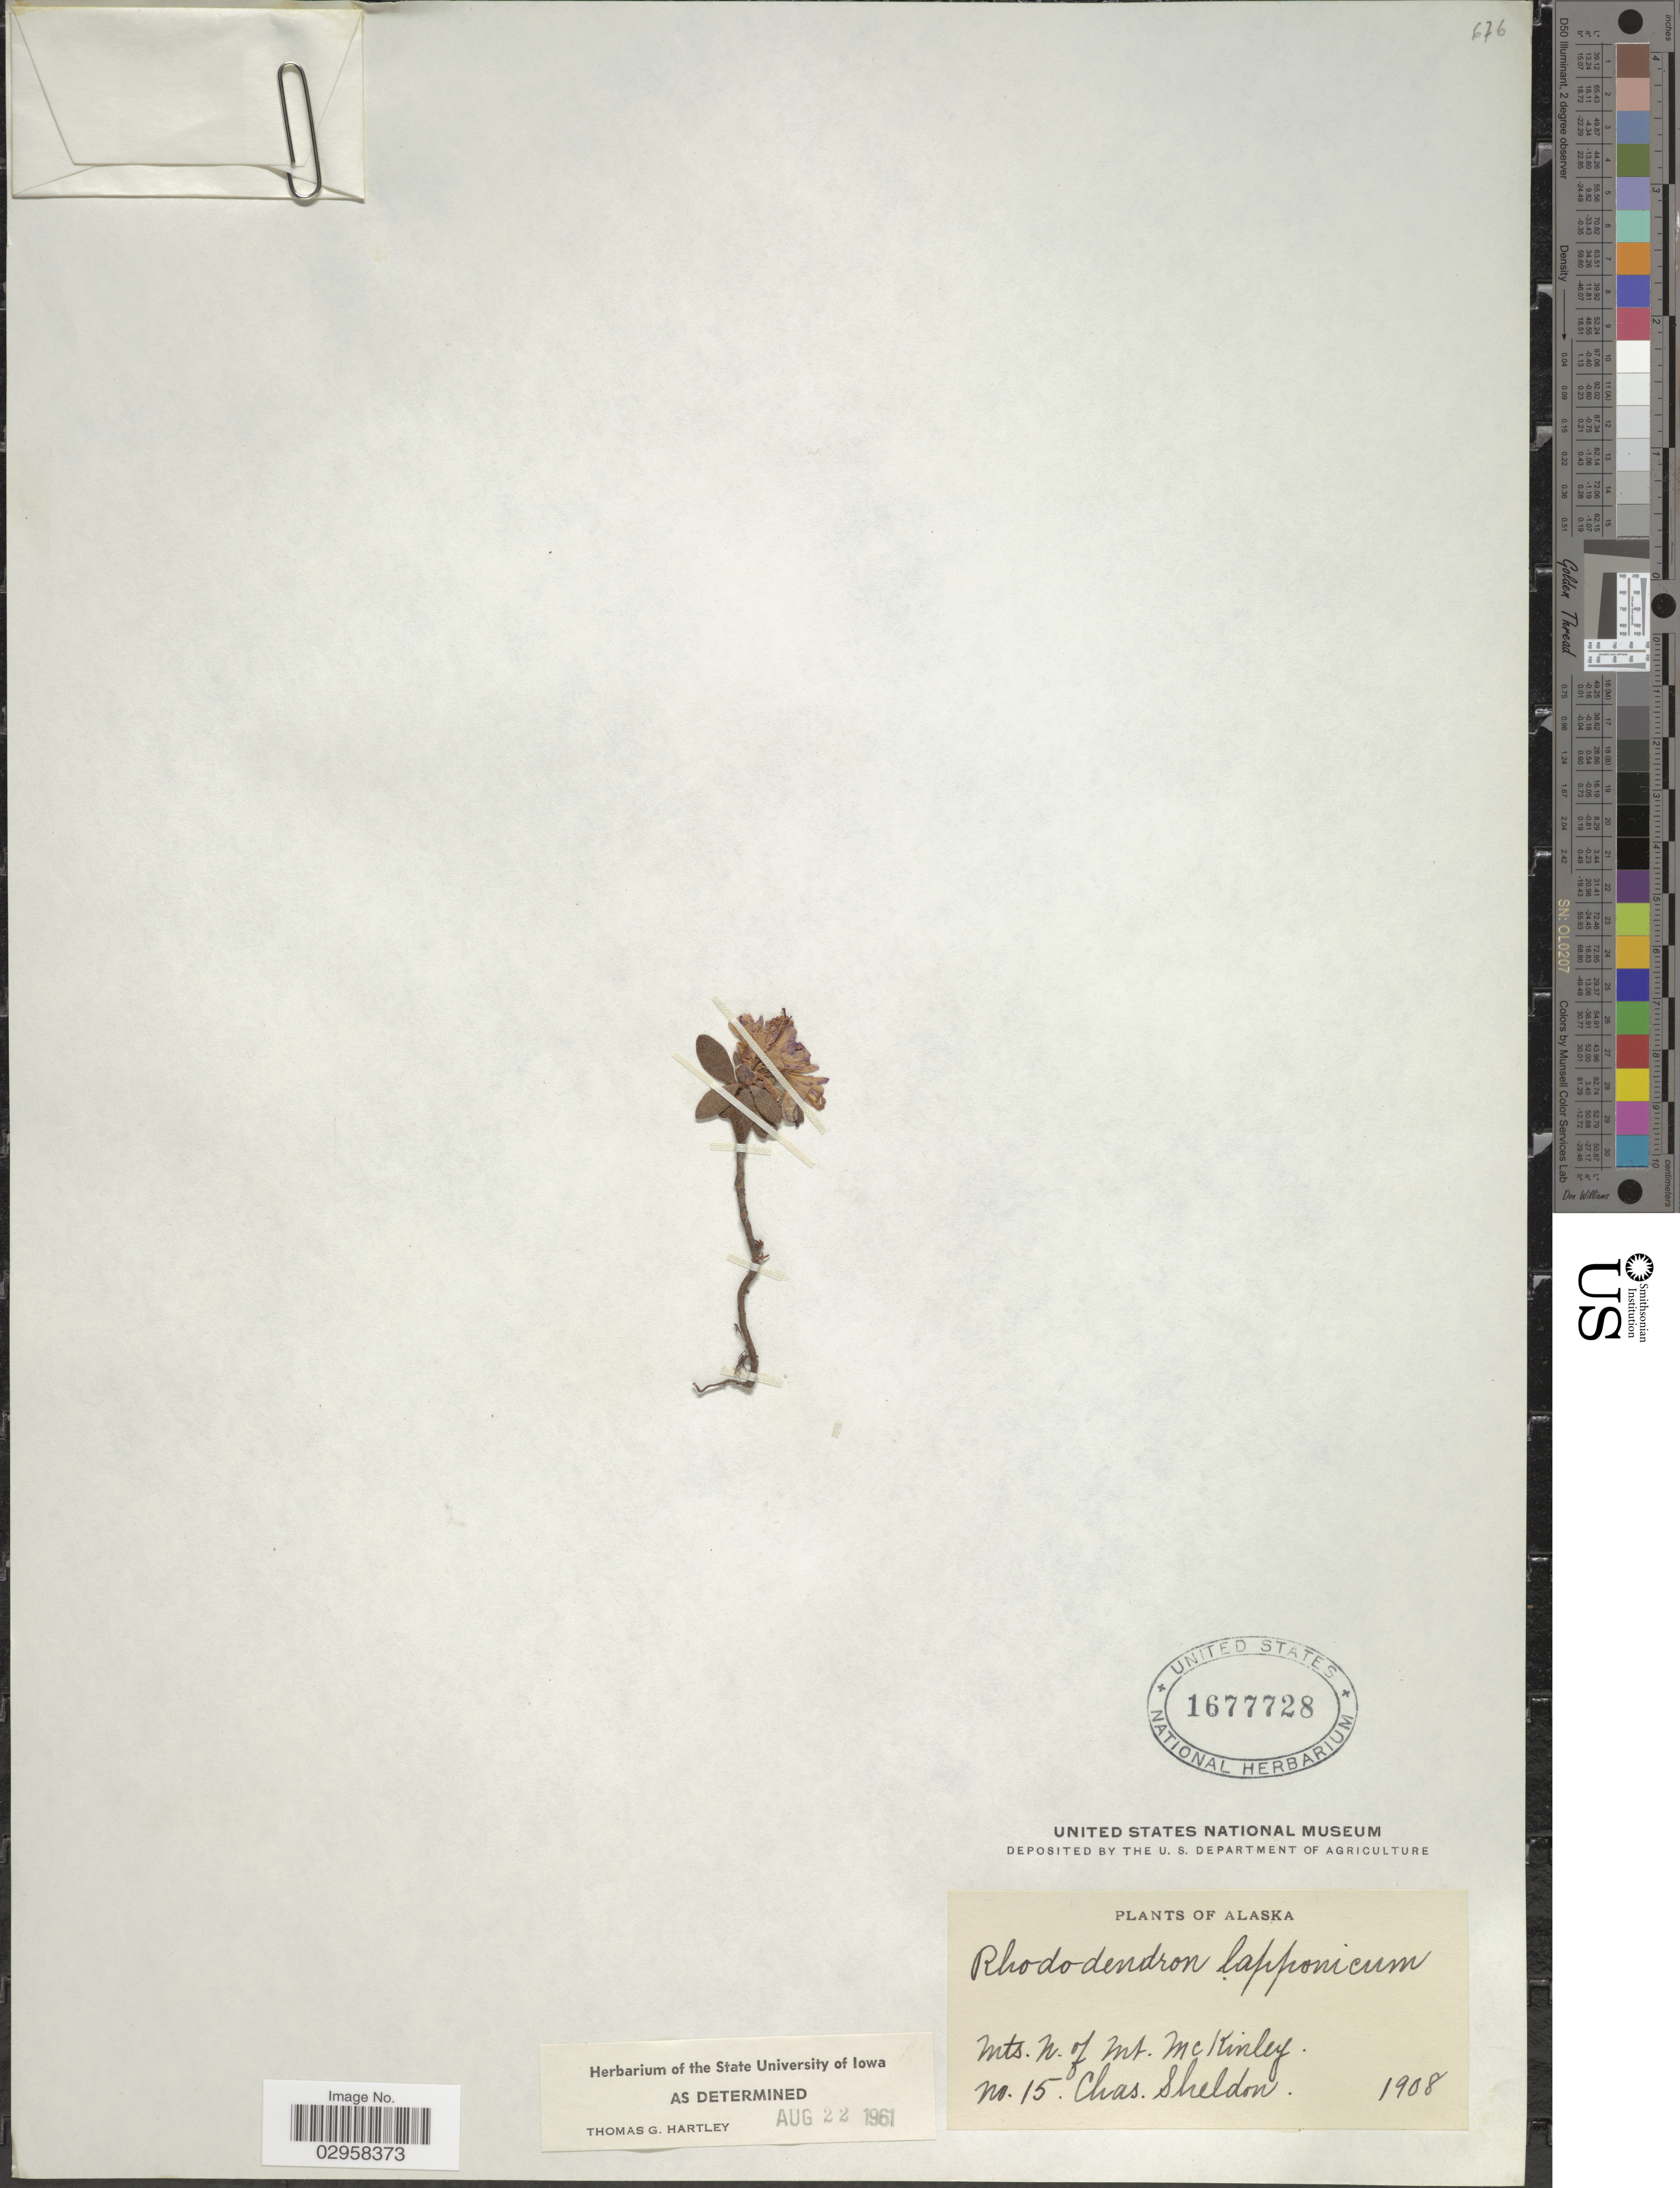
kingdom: Plantae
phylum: Tracheophyta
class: Magnoliopsida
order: Ericales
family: Ericaceae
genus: Rhododendron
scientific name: Rhododendron lapponicum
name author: (L.) Wahlenb.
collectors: C. S. Sheldon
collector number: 15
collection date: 1908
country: United States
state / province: Alaska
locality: Mts. N. of Mt. McKinley.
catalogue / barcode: US 1677728